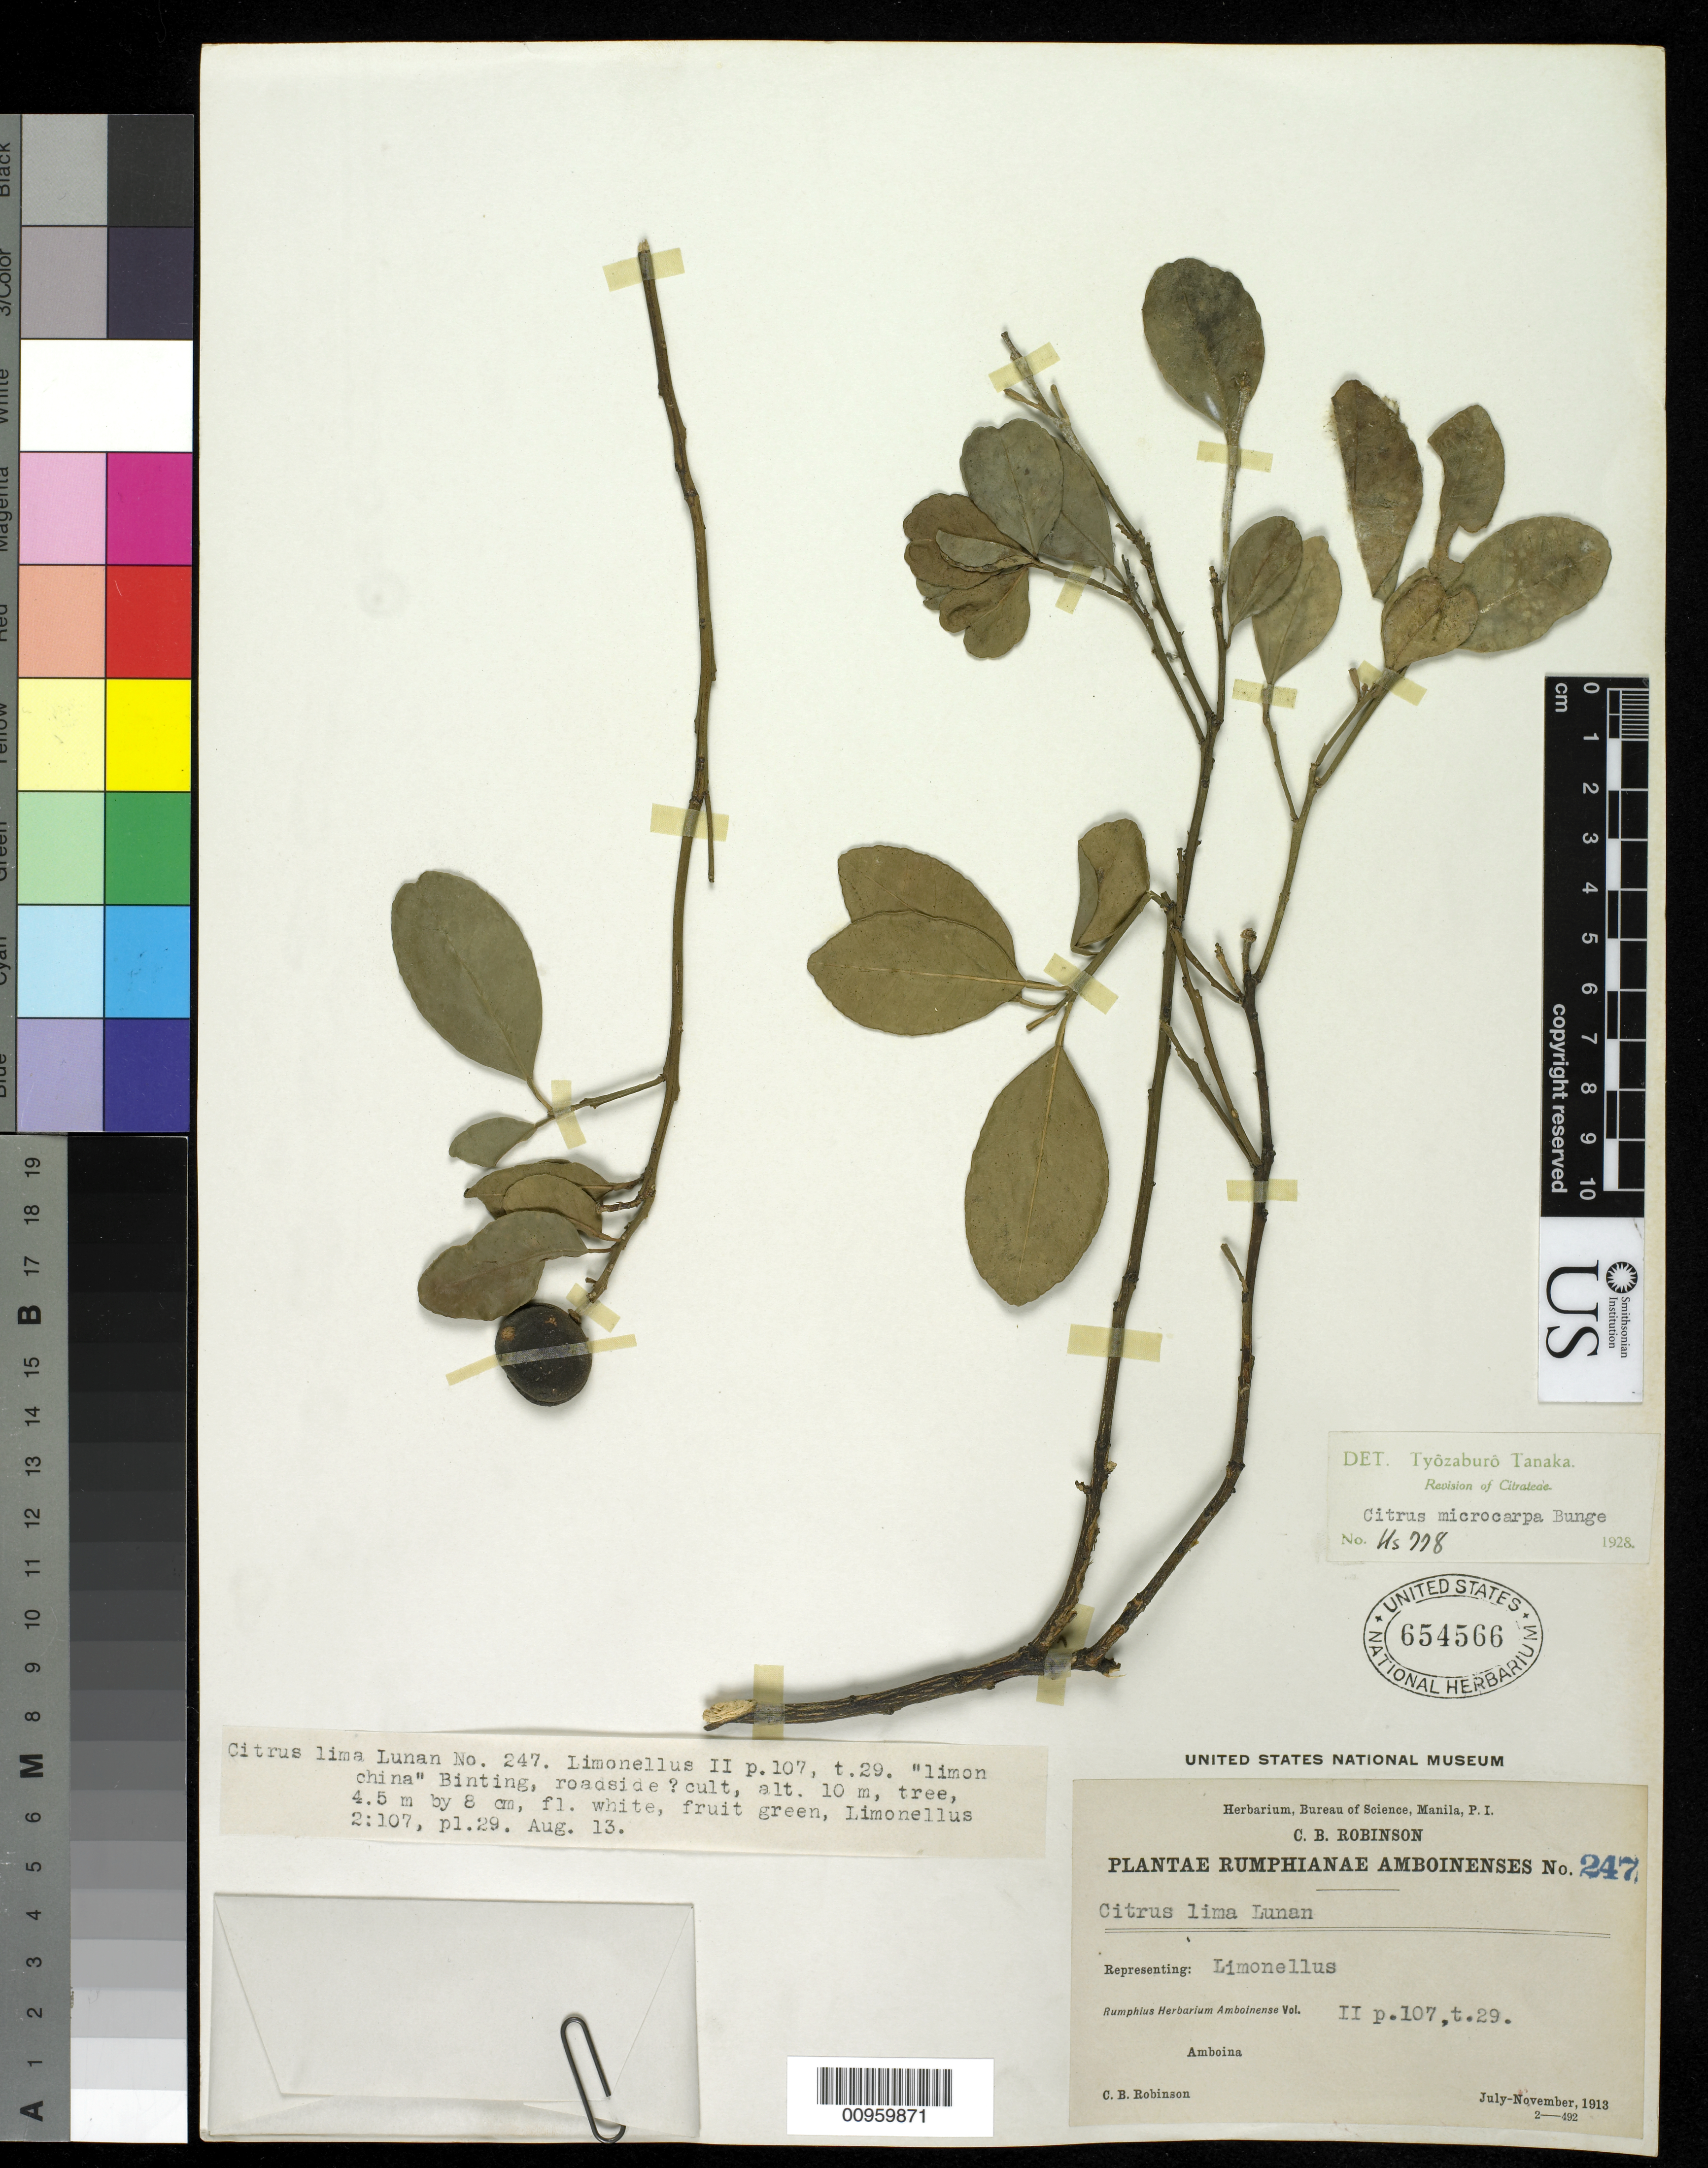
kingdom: Plantae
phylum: Tracheophyta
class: Magnoliopsida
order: Sapindales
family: Rutaceae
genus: Citrus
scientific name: Citrus x microcarpa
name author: Bunge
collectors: C. Robinson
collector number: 247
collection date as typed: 13 Aug 1913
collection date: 1913-08-13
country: Indonesia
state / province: Maluku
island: Ambon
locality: Amboina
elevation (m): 10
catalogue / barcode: US 654566